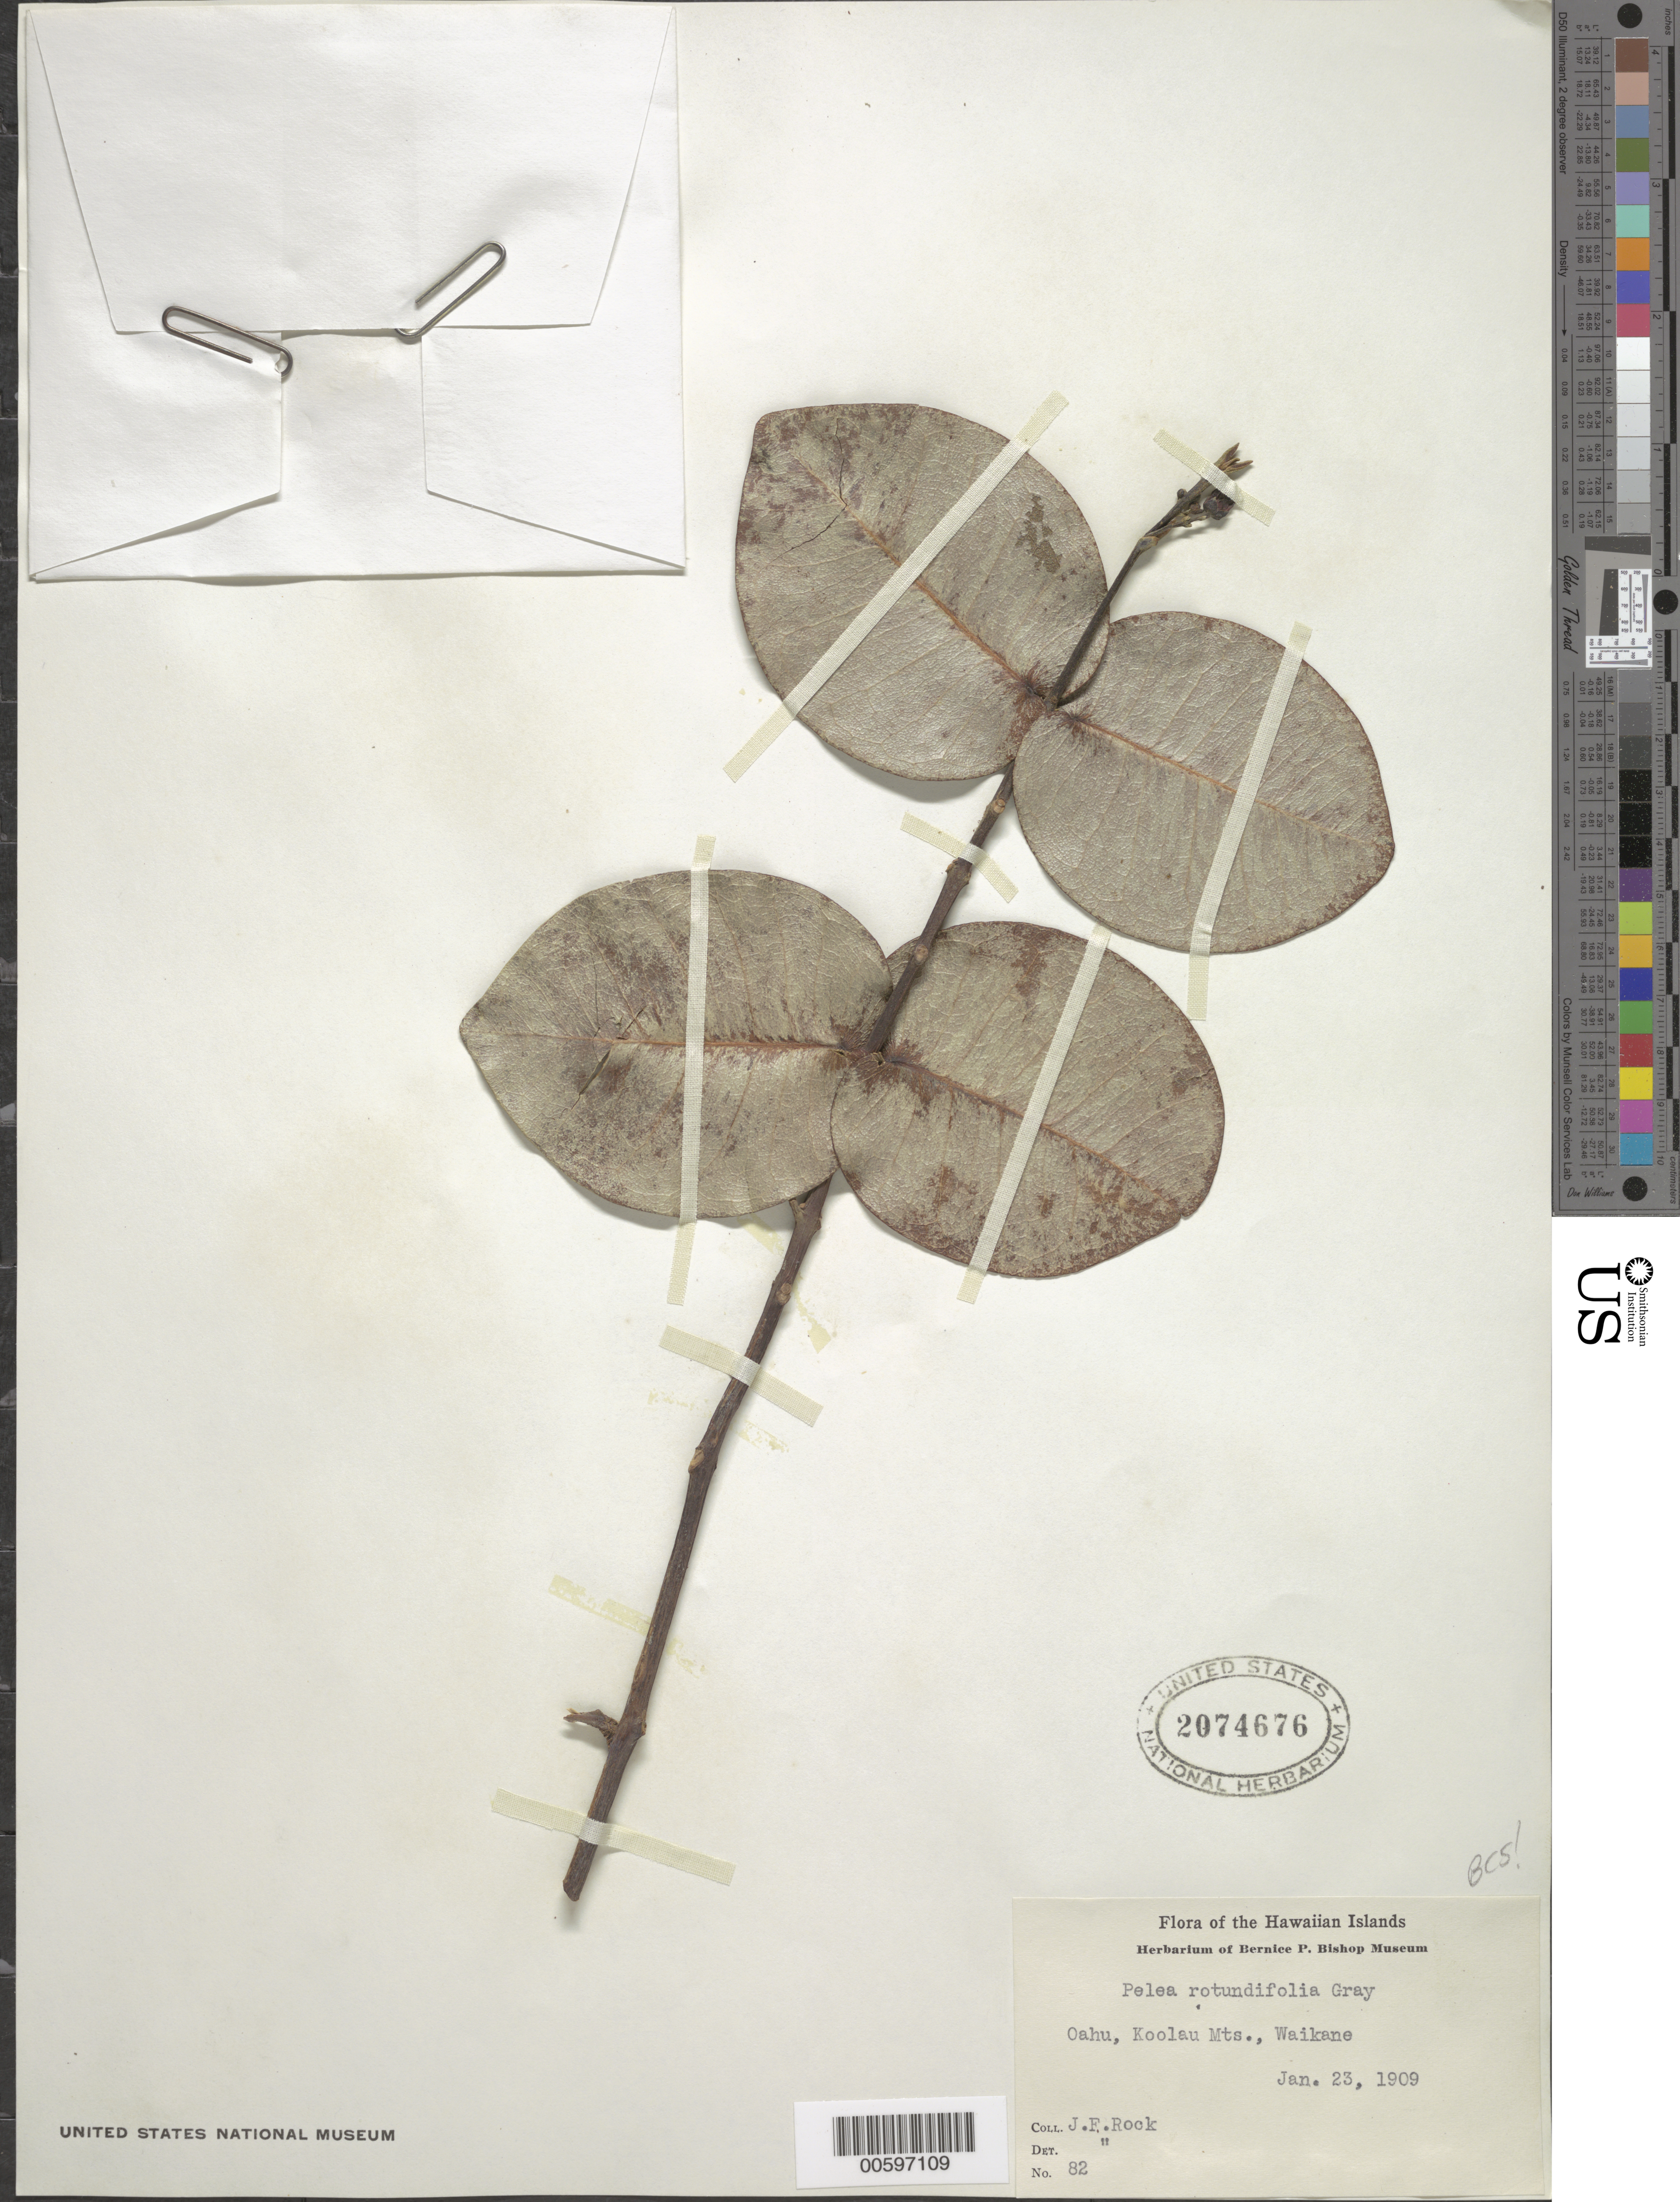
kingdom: Plantae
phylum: Tracheophyta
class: Magnoliopsida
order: Sapindales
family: Rutaceae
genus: Melicope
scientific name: Melicope rotundifolia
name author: (A. Gray) T.G. Hartley & B.C. Stone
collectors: J. F. Rock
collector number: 82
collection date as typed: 23 Jan 1909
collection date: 1909-01-23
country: United States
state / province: Hawaii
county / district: Honolulu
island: Oahu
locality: Koolau Mts, Waikane.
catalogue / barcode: US 2074676